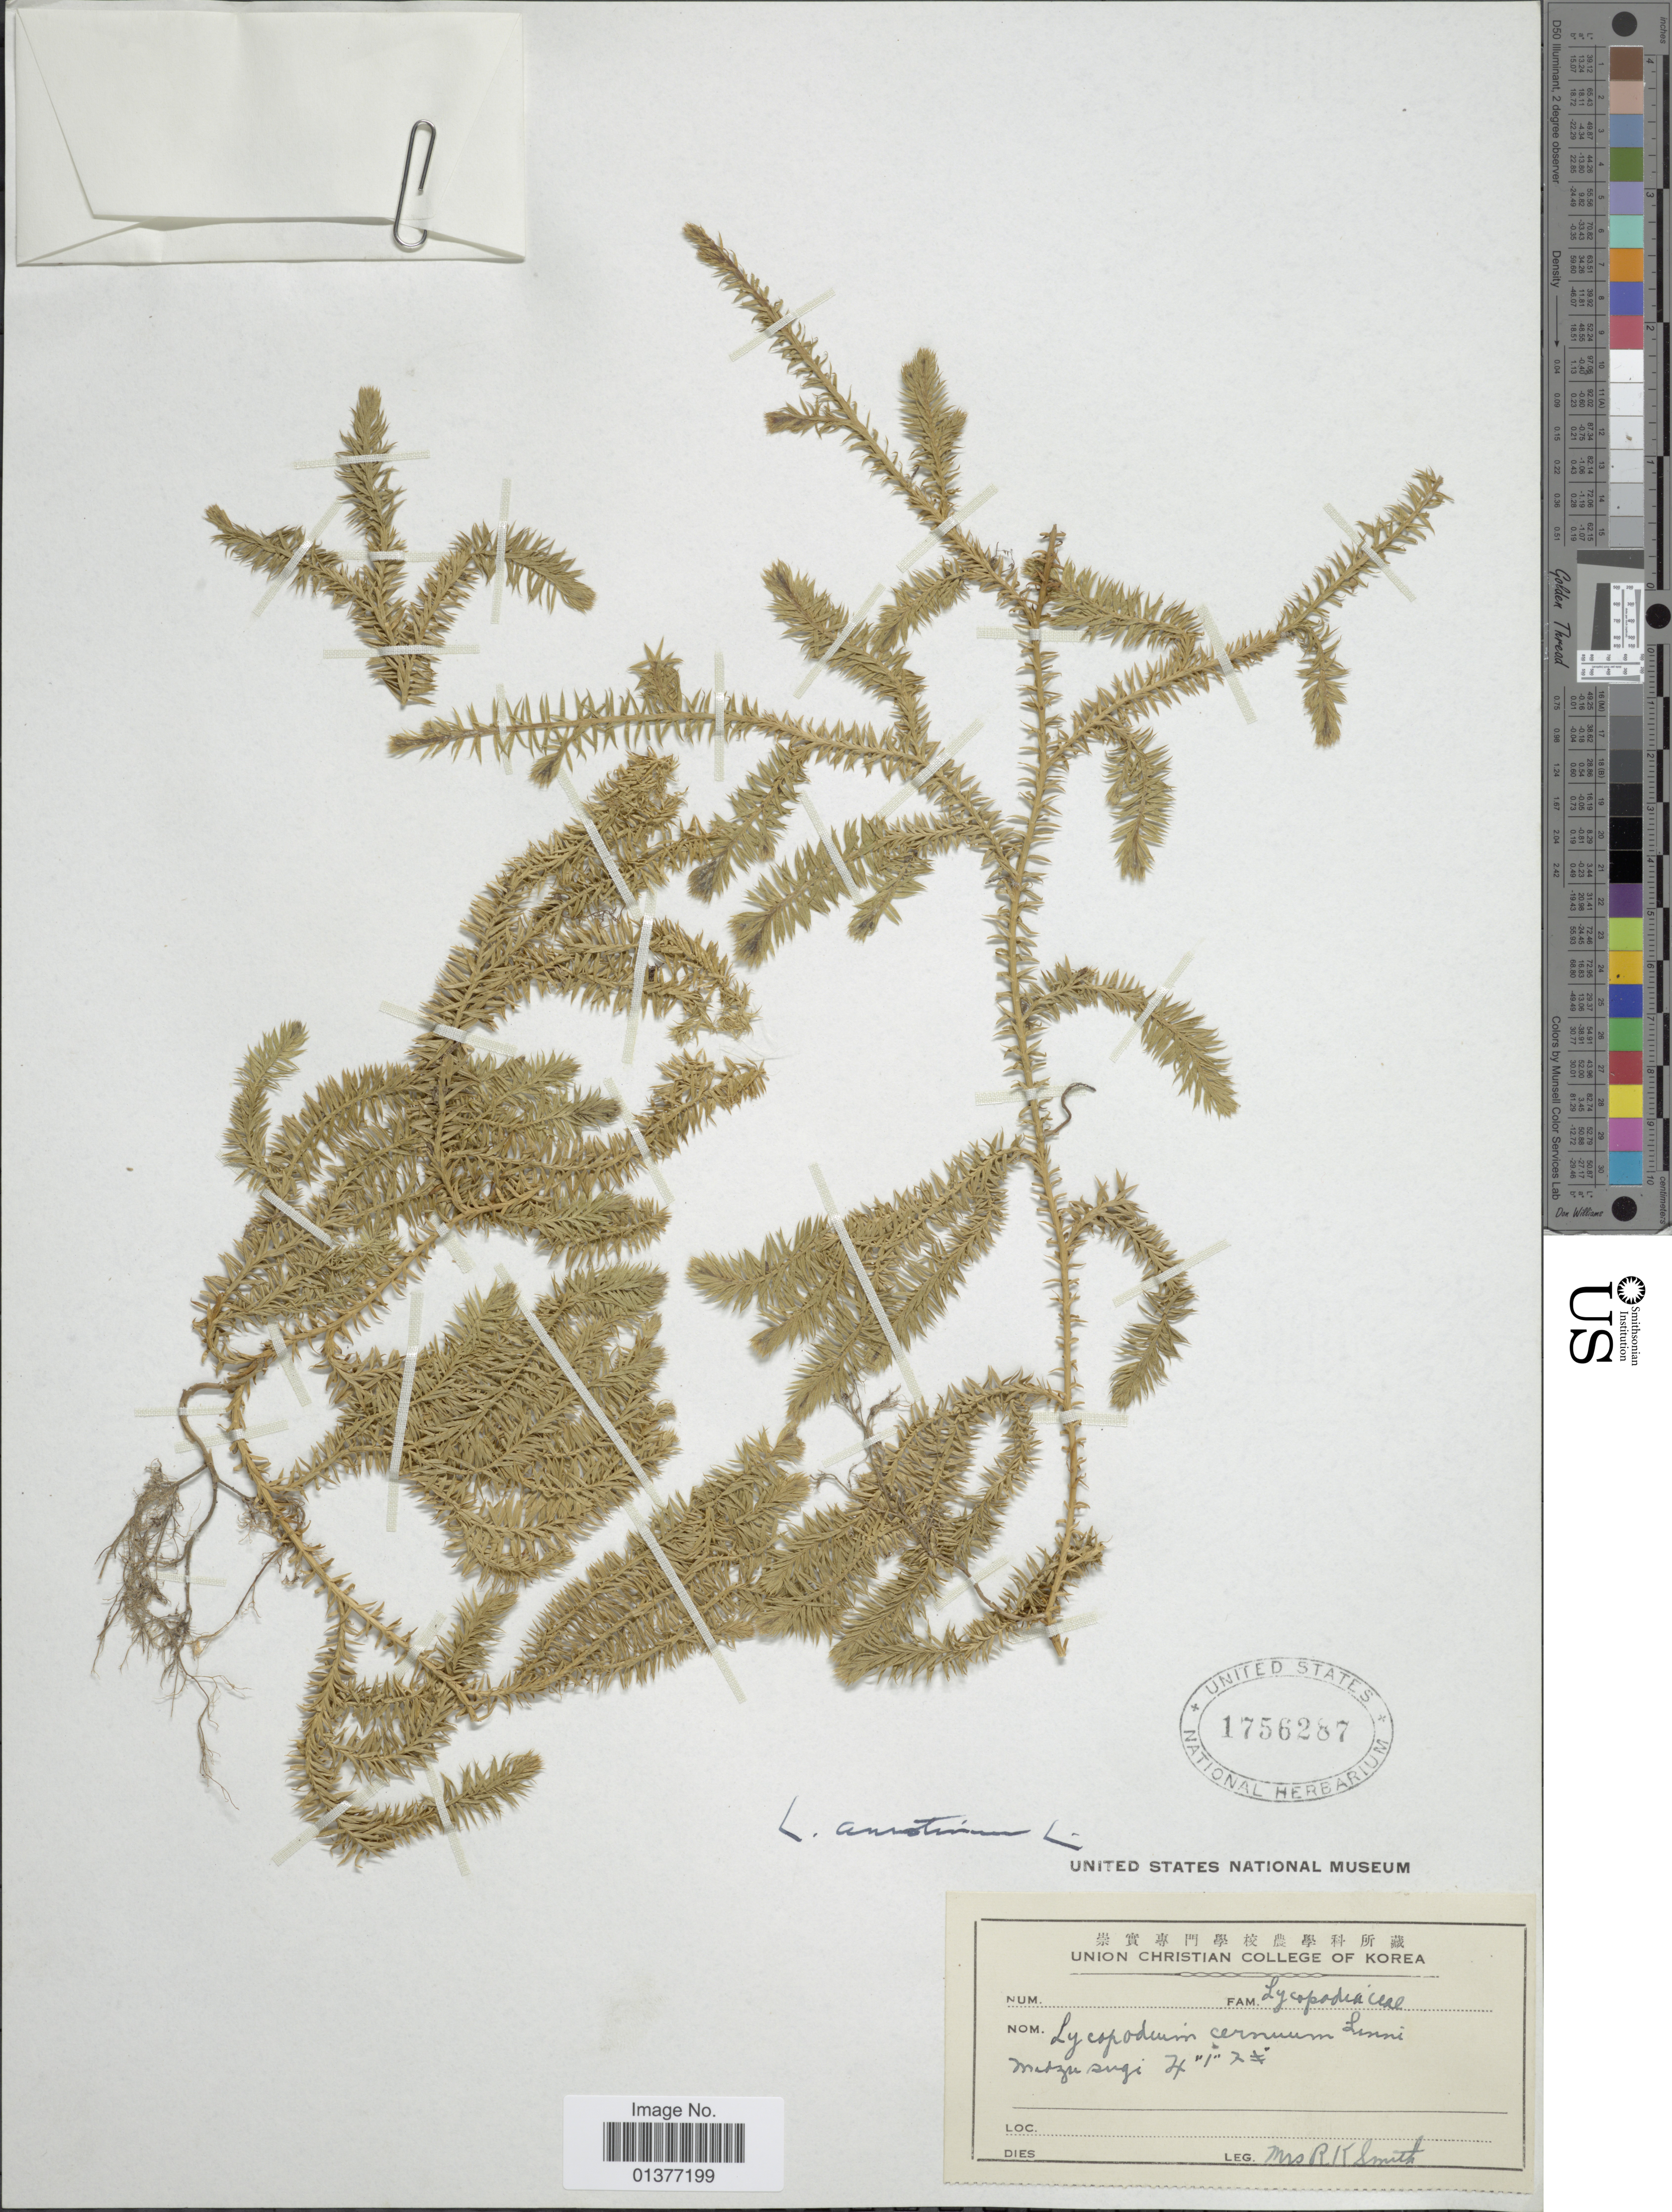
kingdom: Plantae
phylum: Tracheophyta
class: Lycopodiopsida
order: Lycopodiales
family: Lycopodiaceae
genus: Spinulum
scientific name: Spinulum annotinum subsp. annotinum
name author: (L.) A. Haines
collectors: R. Smith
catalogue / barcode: US 1756287